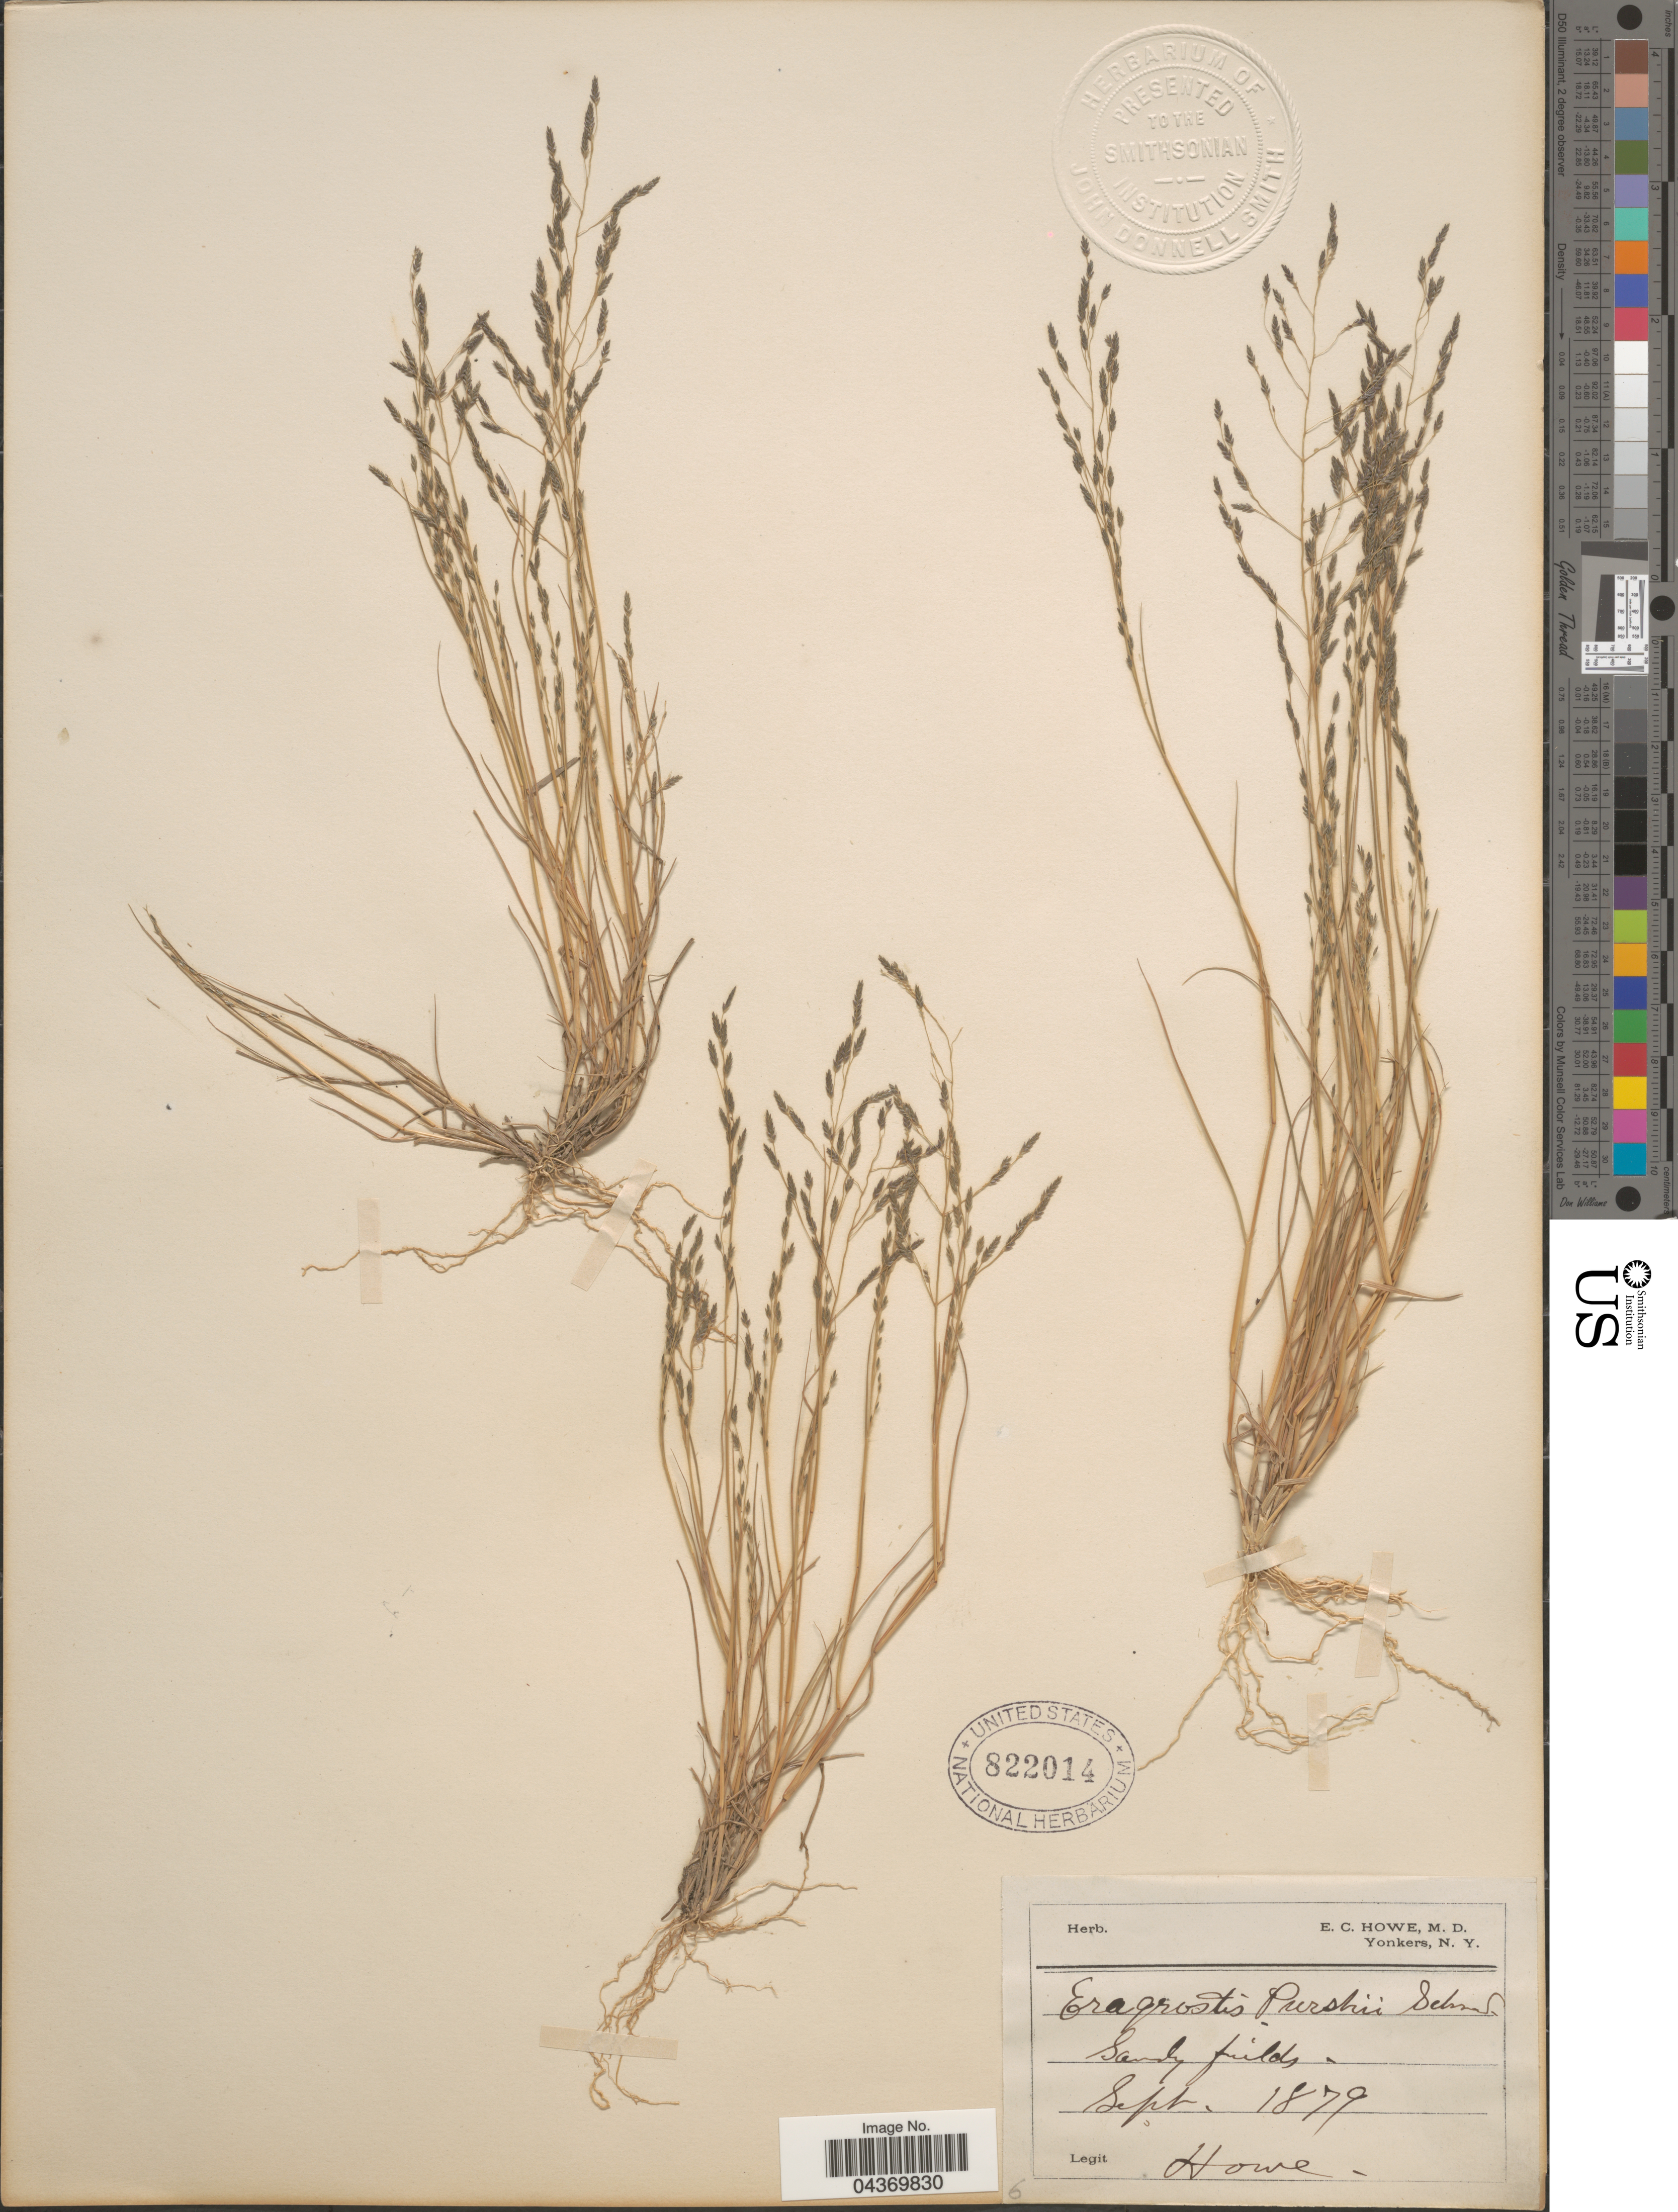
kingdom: Plantae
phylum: Tracheophyta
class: Liliopsida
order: Poales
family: Poaceae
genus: Eragrostis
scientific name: Eragrostis pectinacea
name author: (Michx.) Nees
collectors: E. Howe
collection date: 1879-09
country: United States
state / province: New York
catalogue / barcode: US 822014